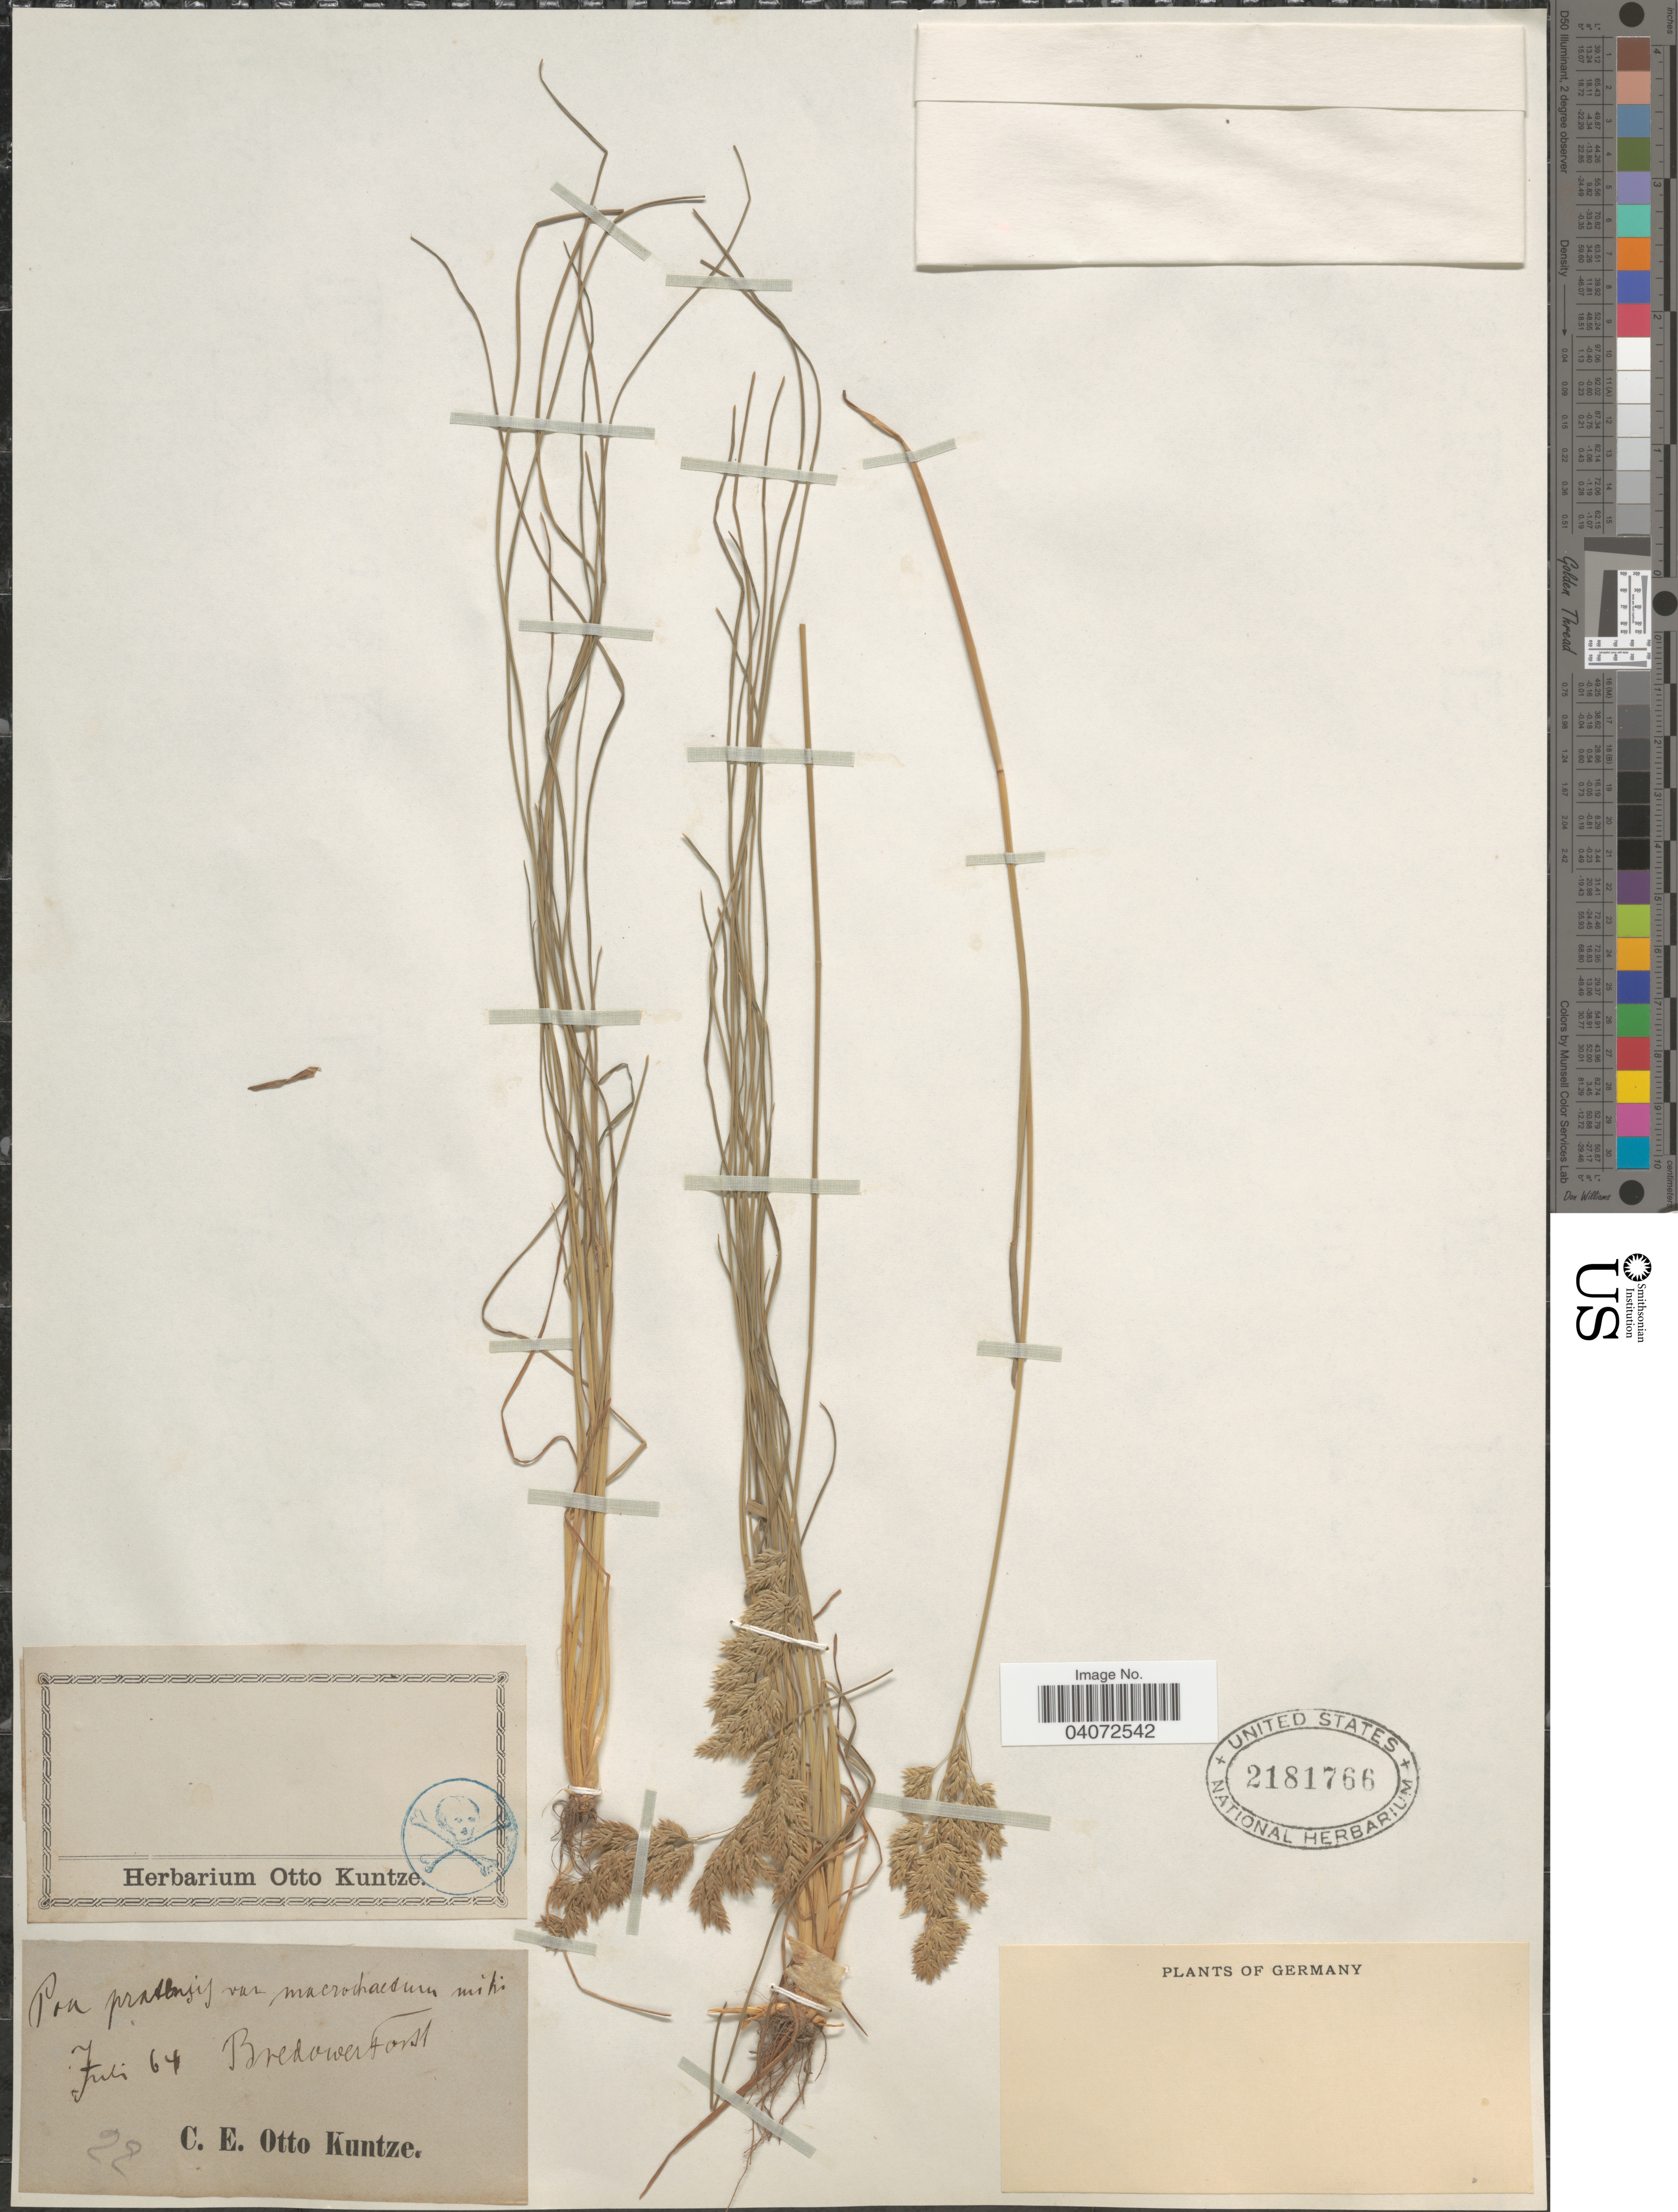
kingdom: Plantae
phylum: Tracheophyta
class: Liliopsida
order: Poales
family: Poaceae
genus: Poa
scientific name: Poa pratensis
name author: L.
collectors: C.E.O. Kuntze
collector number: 22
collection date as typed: Transcribed d/m/y: /7/64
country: Germany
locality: Bredower Forst.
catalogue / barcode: US 2181766